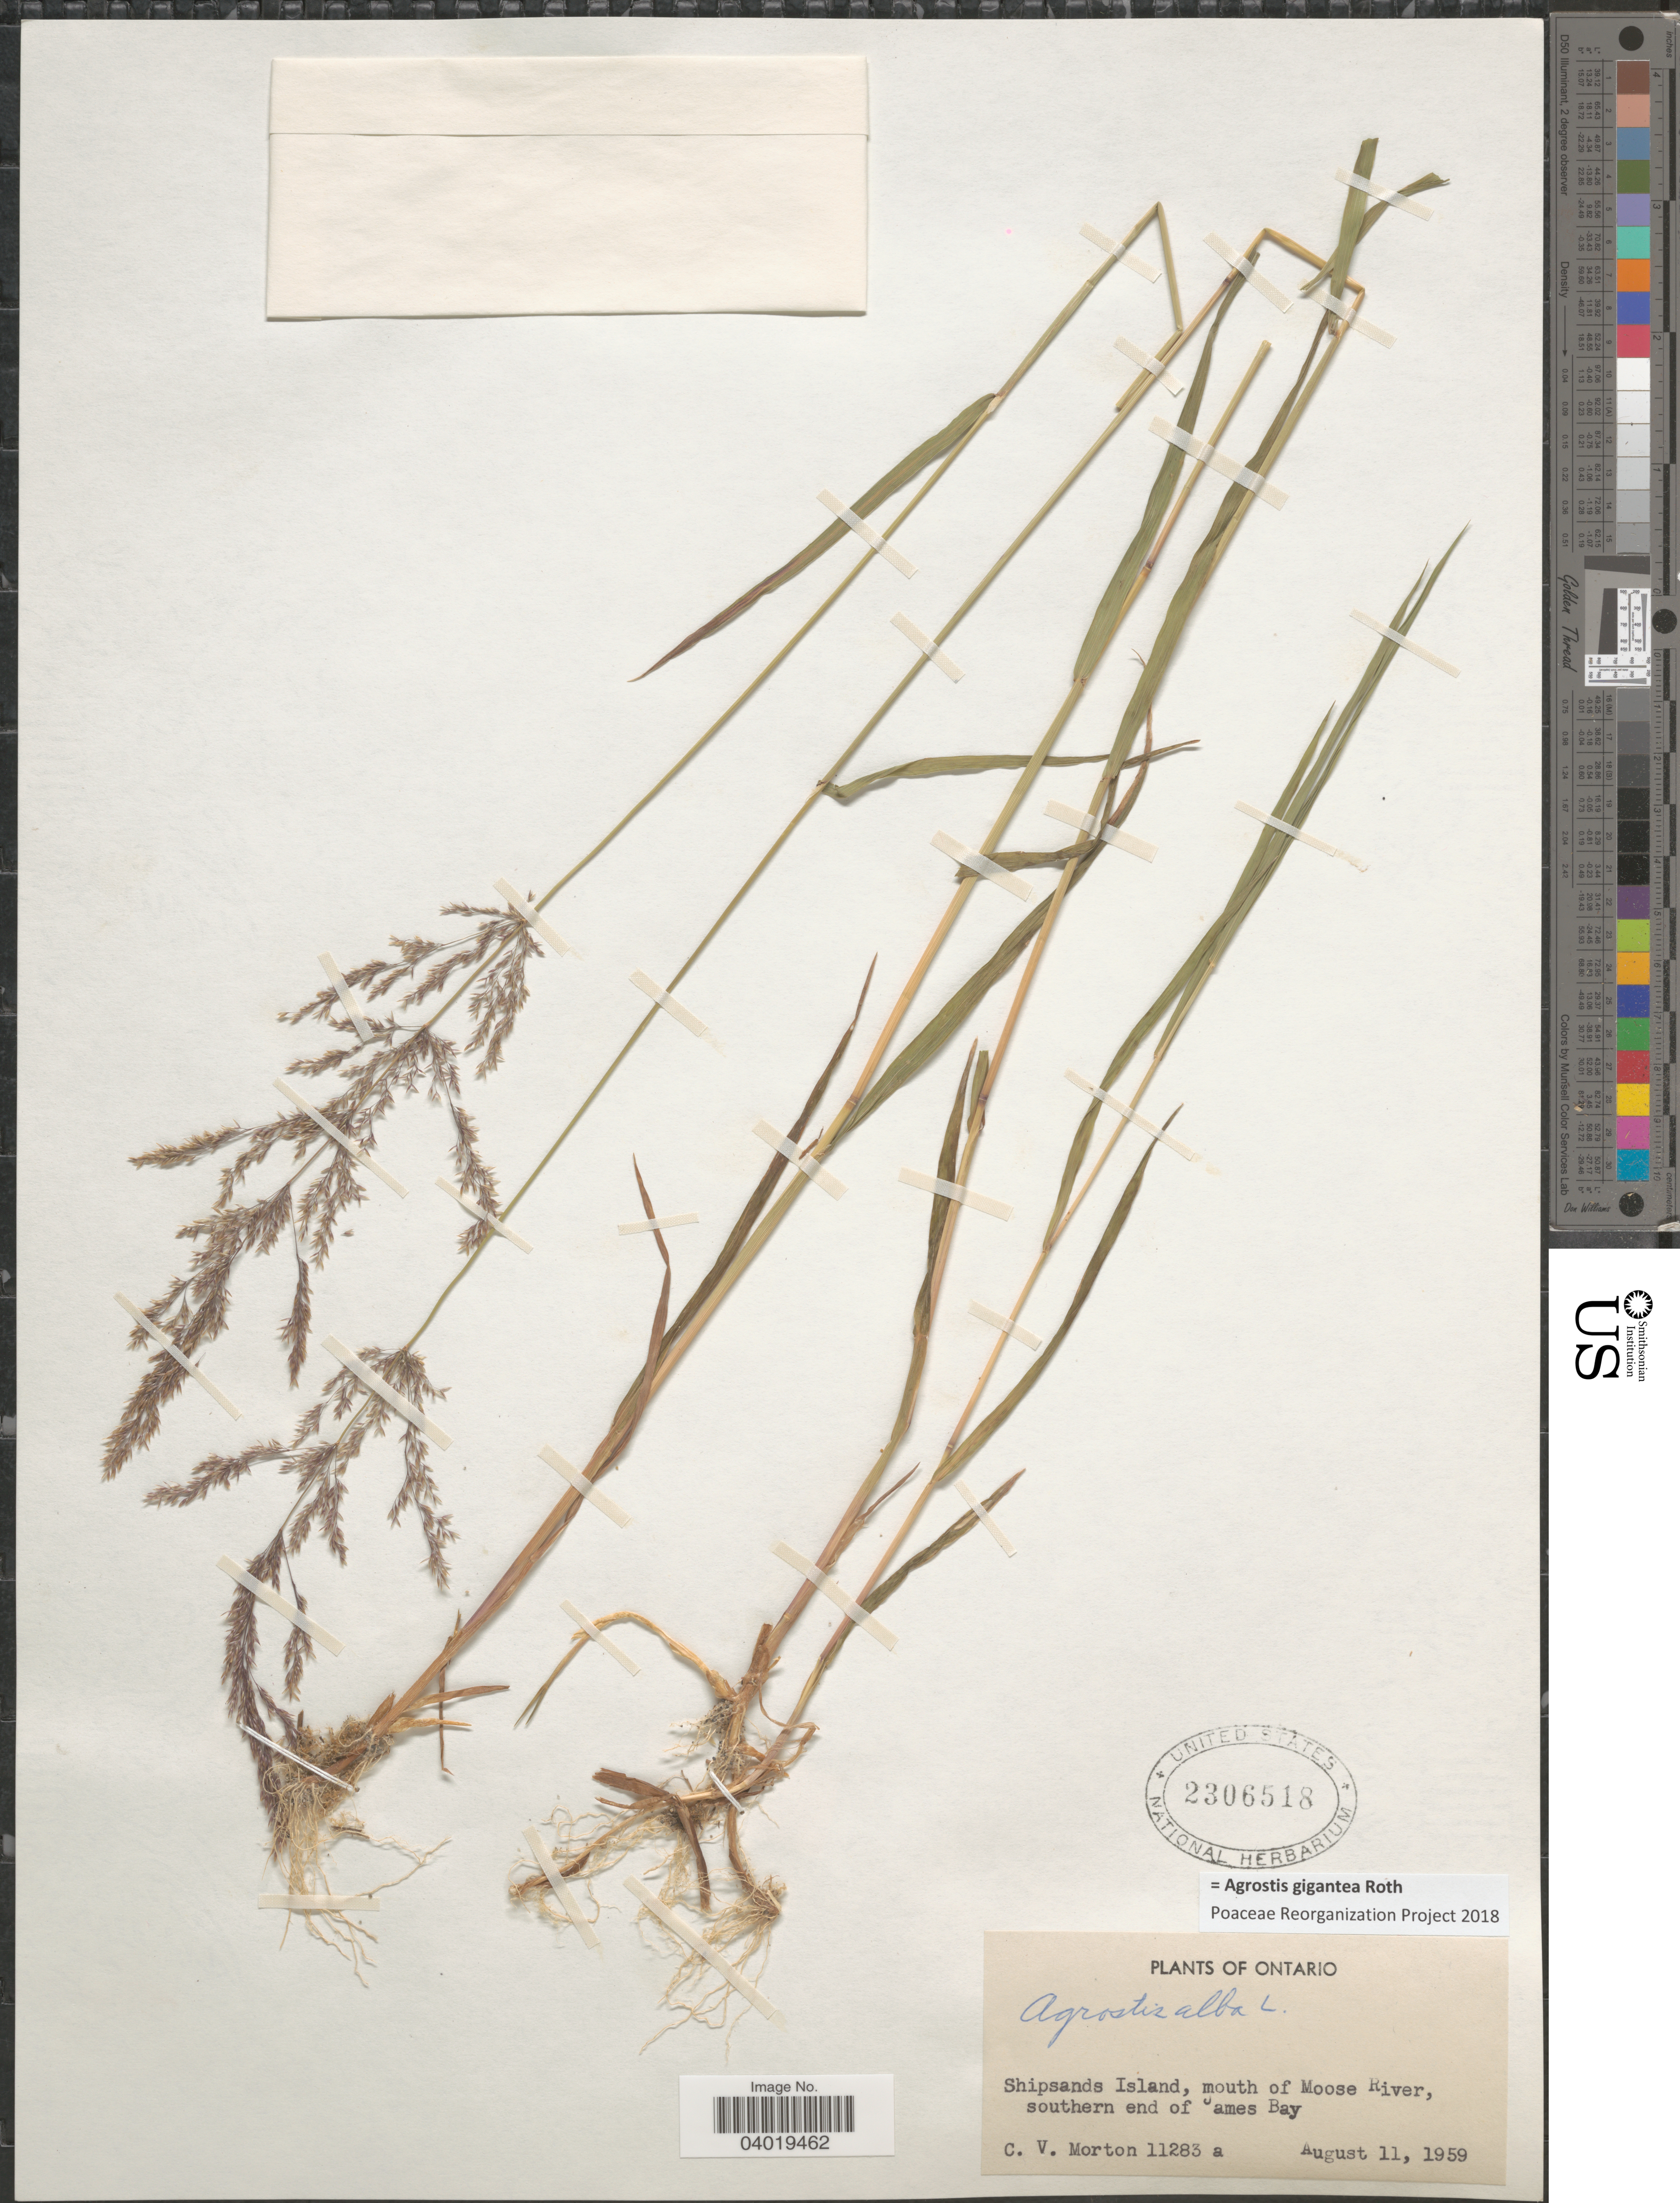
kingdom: Plantae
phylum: Tracheophyta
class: Liliopsida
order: Poales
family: Poaceae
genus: Agrostis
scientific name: Agrostis gigantea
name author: Roth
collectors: C. V. Morton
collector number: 11283a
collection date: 1959-08-11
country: Canada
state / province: Ontario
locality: Shipslands Island, mouth of Moose River, southern end of James Bay.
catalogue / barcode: US 2306518